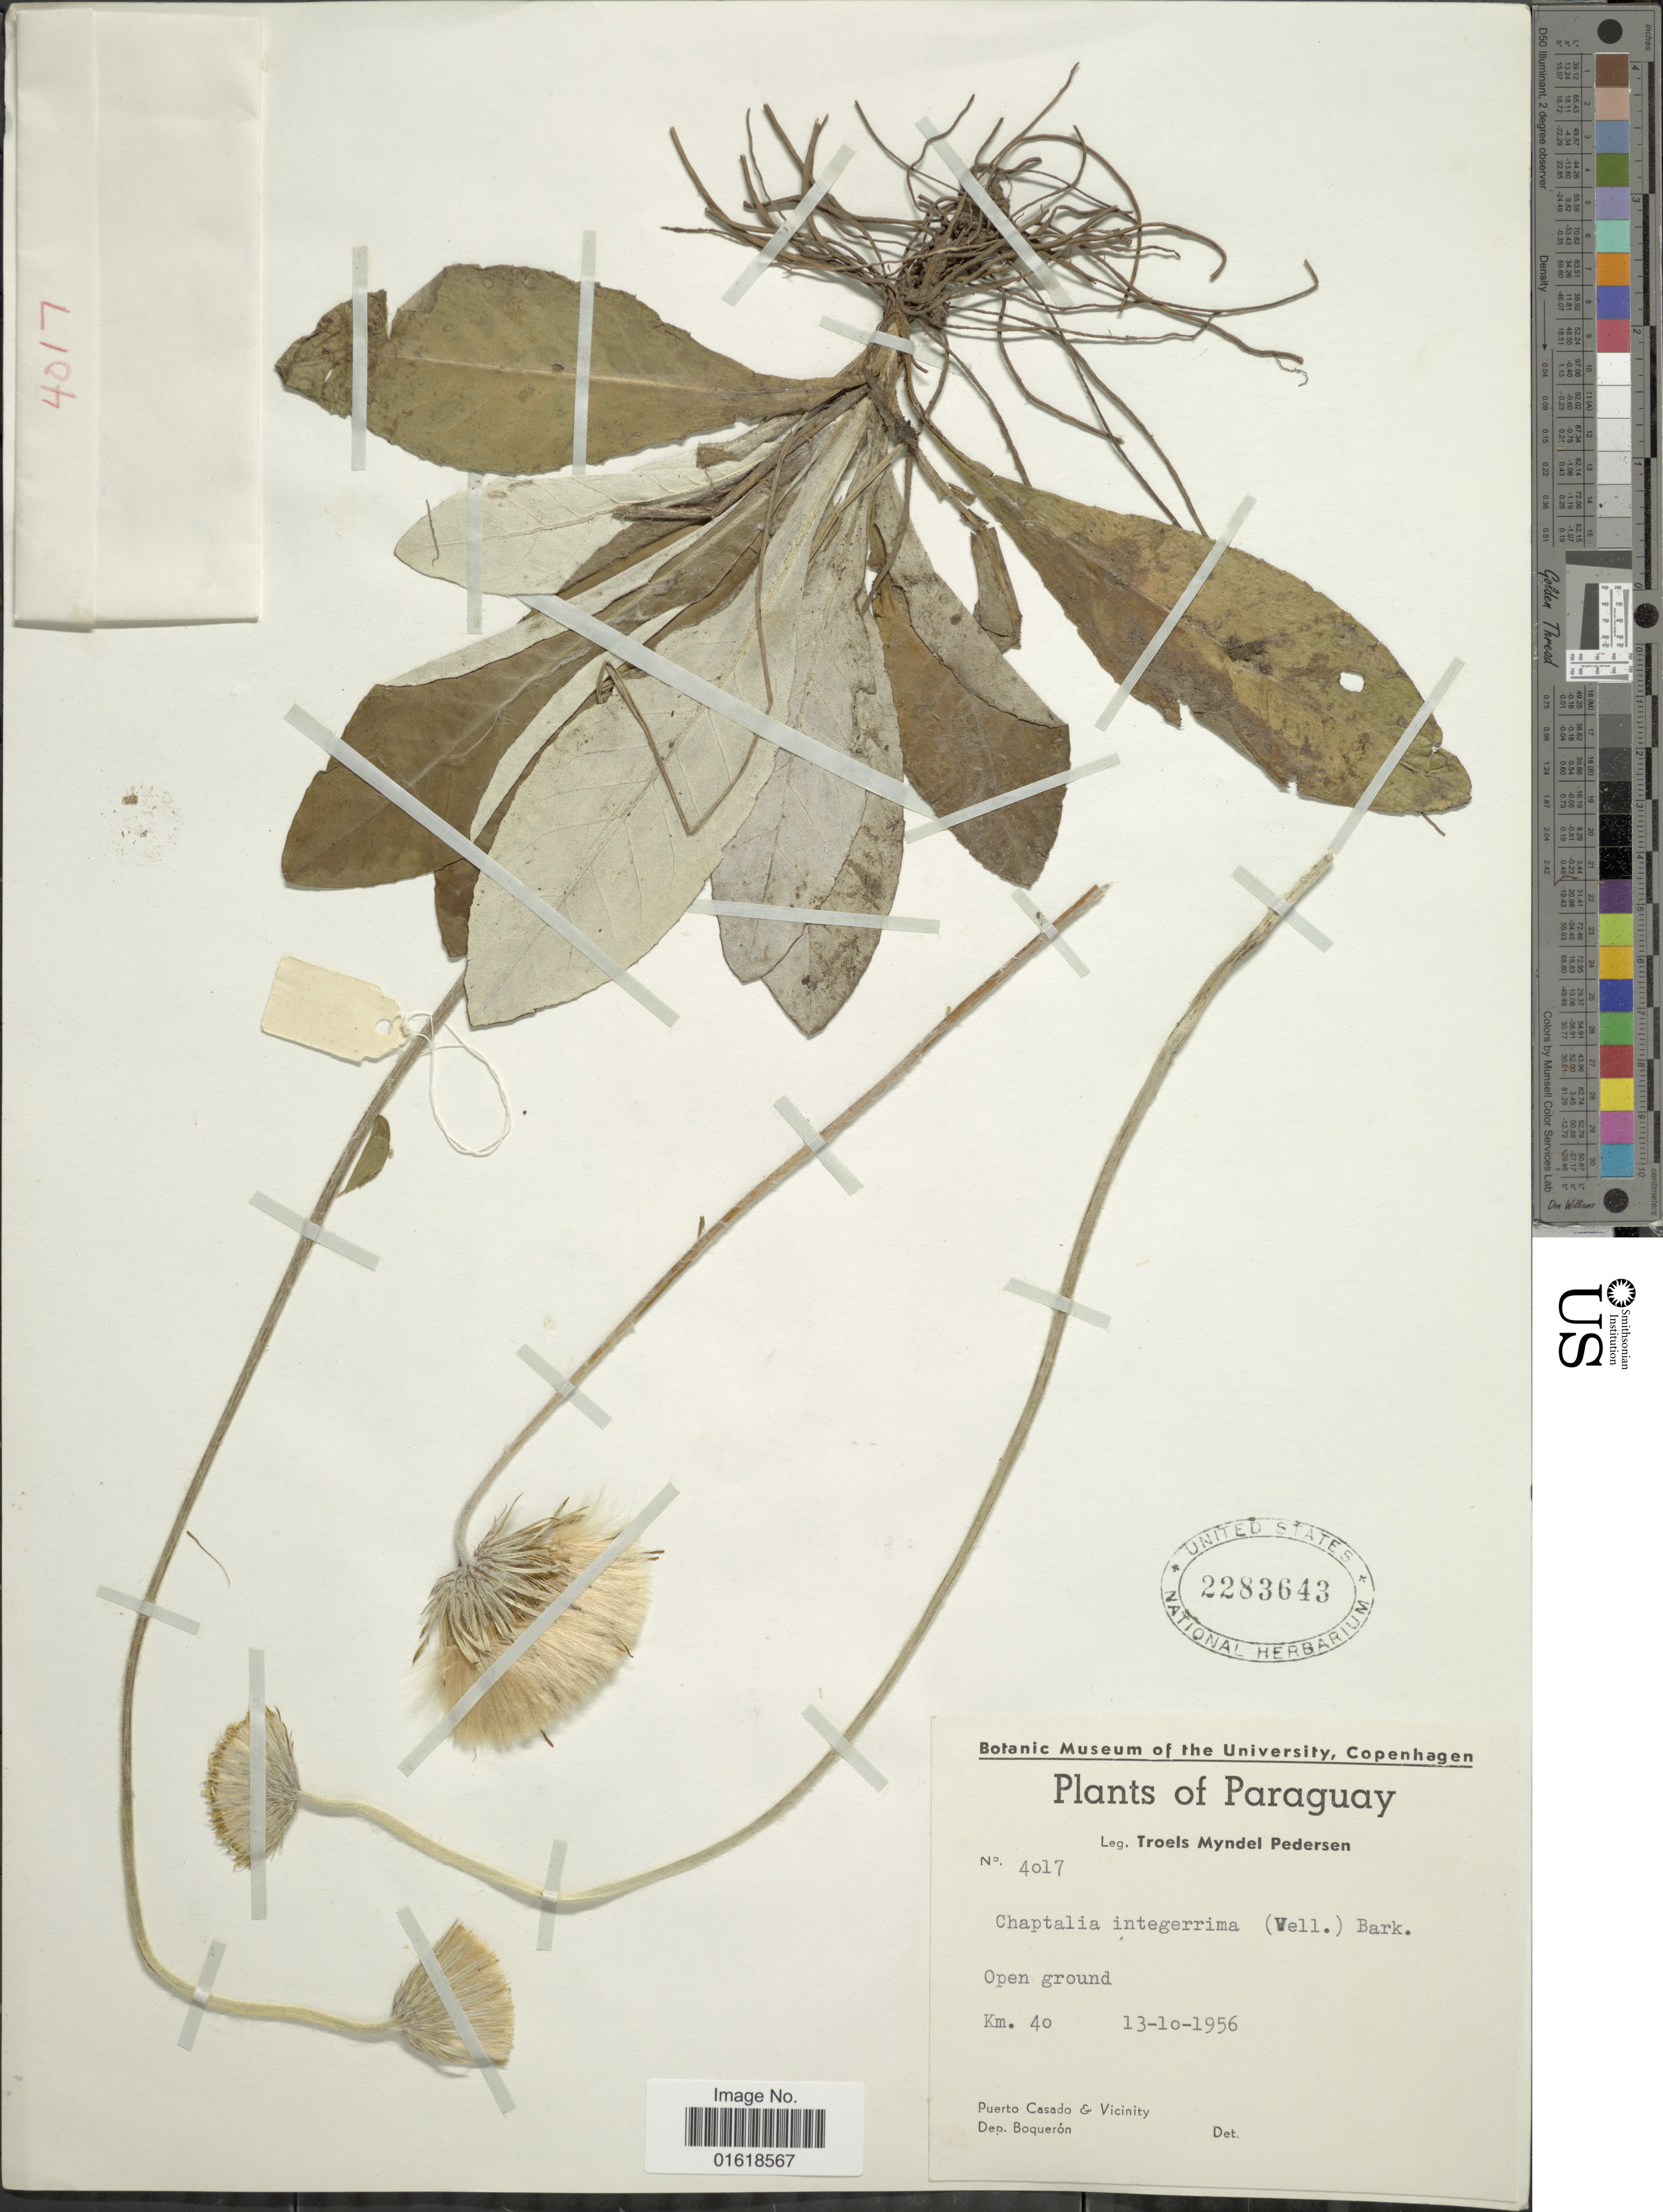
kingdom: Plantae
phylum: Tracheophyta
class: Magnoliopsida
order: Asterales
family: Asteraceae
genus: Chaptalia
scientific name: Chaptalia integerrima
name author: (Vell.) Burkart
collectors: T. Pederson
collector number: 4017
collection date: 1956-10-13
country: Paraguay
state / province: Boqueron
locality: Open ground, Km. 40. Puerto Casado & Vicinity. Dep. Boquerón.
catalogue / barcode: US 2283643